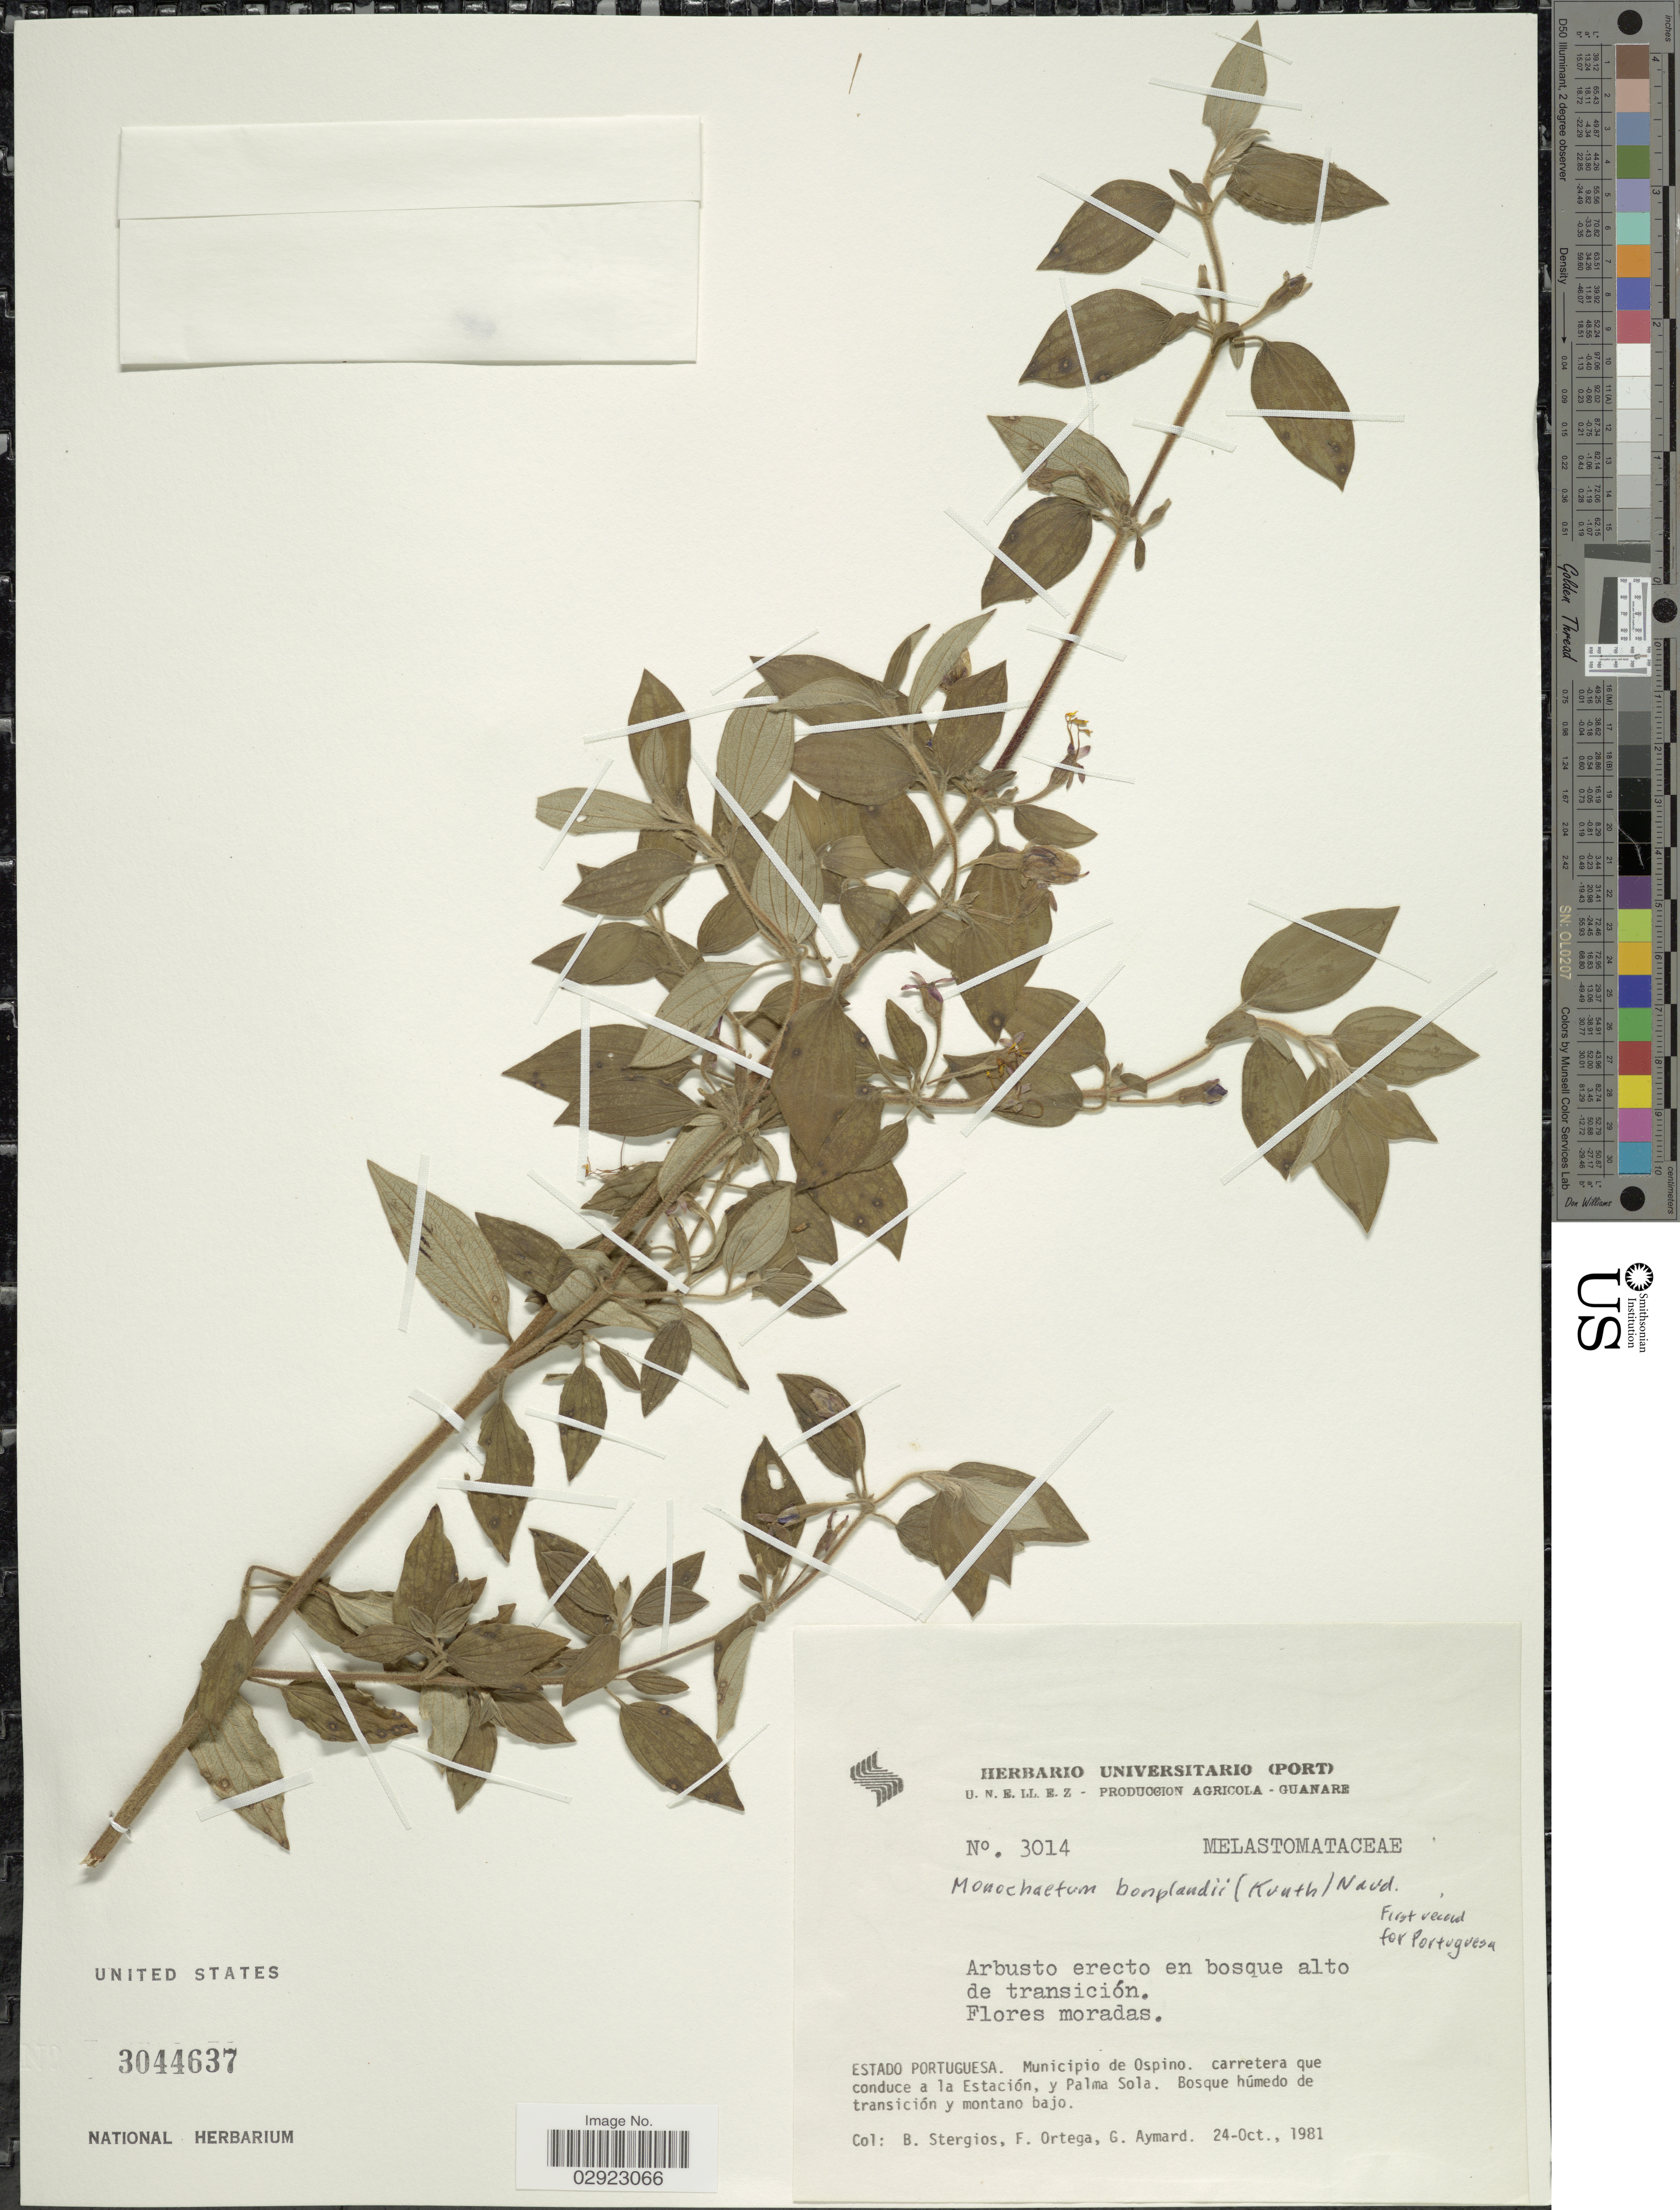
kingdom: Plantae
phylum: Tracheophyta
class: Magnoliopsida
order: Myrtales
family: Melastomataceae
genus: Monochaetum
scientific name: Monochaetum bonplandii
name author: (Kunth) Naudin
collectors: B. G. Stergios, F. J. Ortega & G. A. Aymard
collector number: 3014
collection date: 1981-10-24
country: Venezuela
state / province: Portuguesa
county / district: Ospino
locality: Carretera que conduce a la estación y Palma Sola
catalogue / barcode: US 3044637